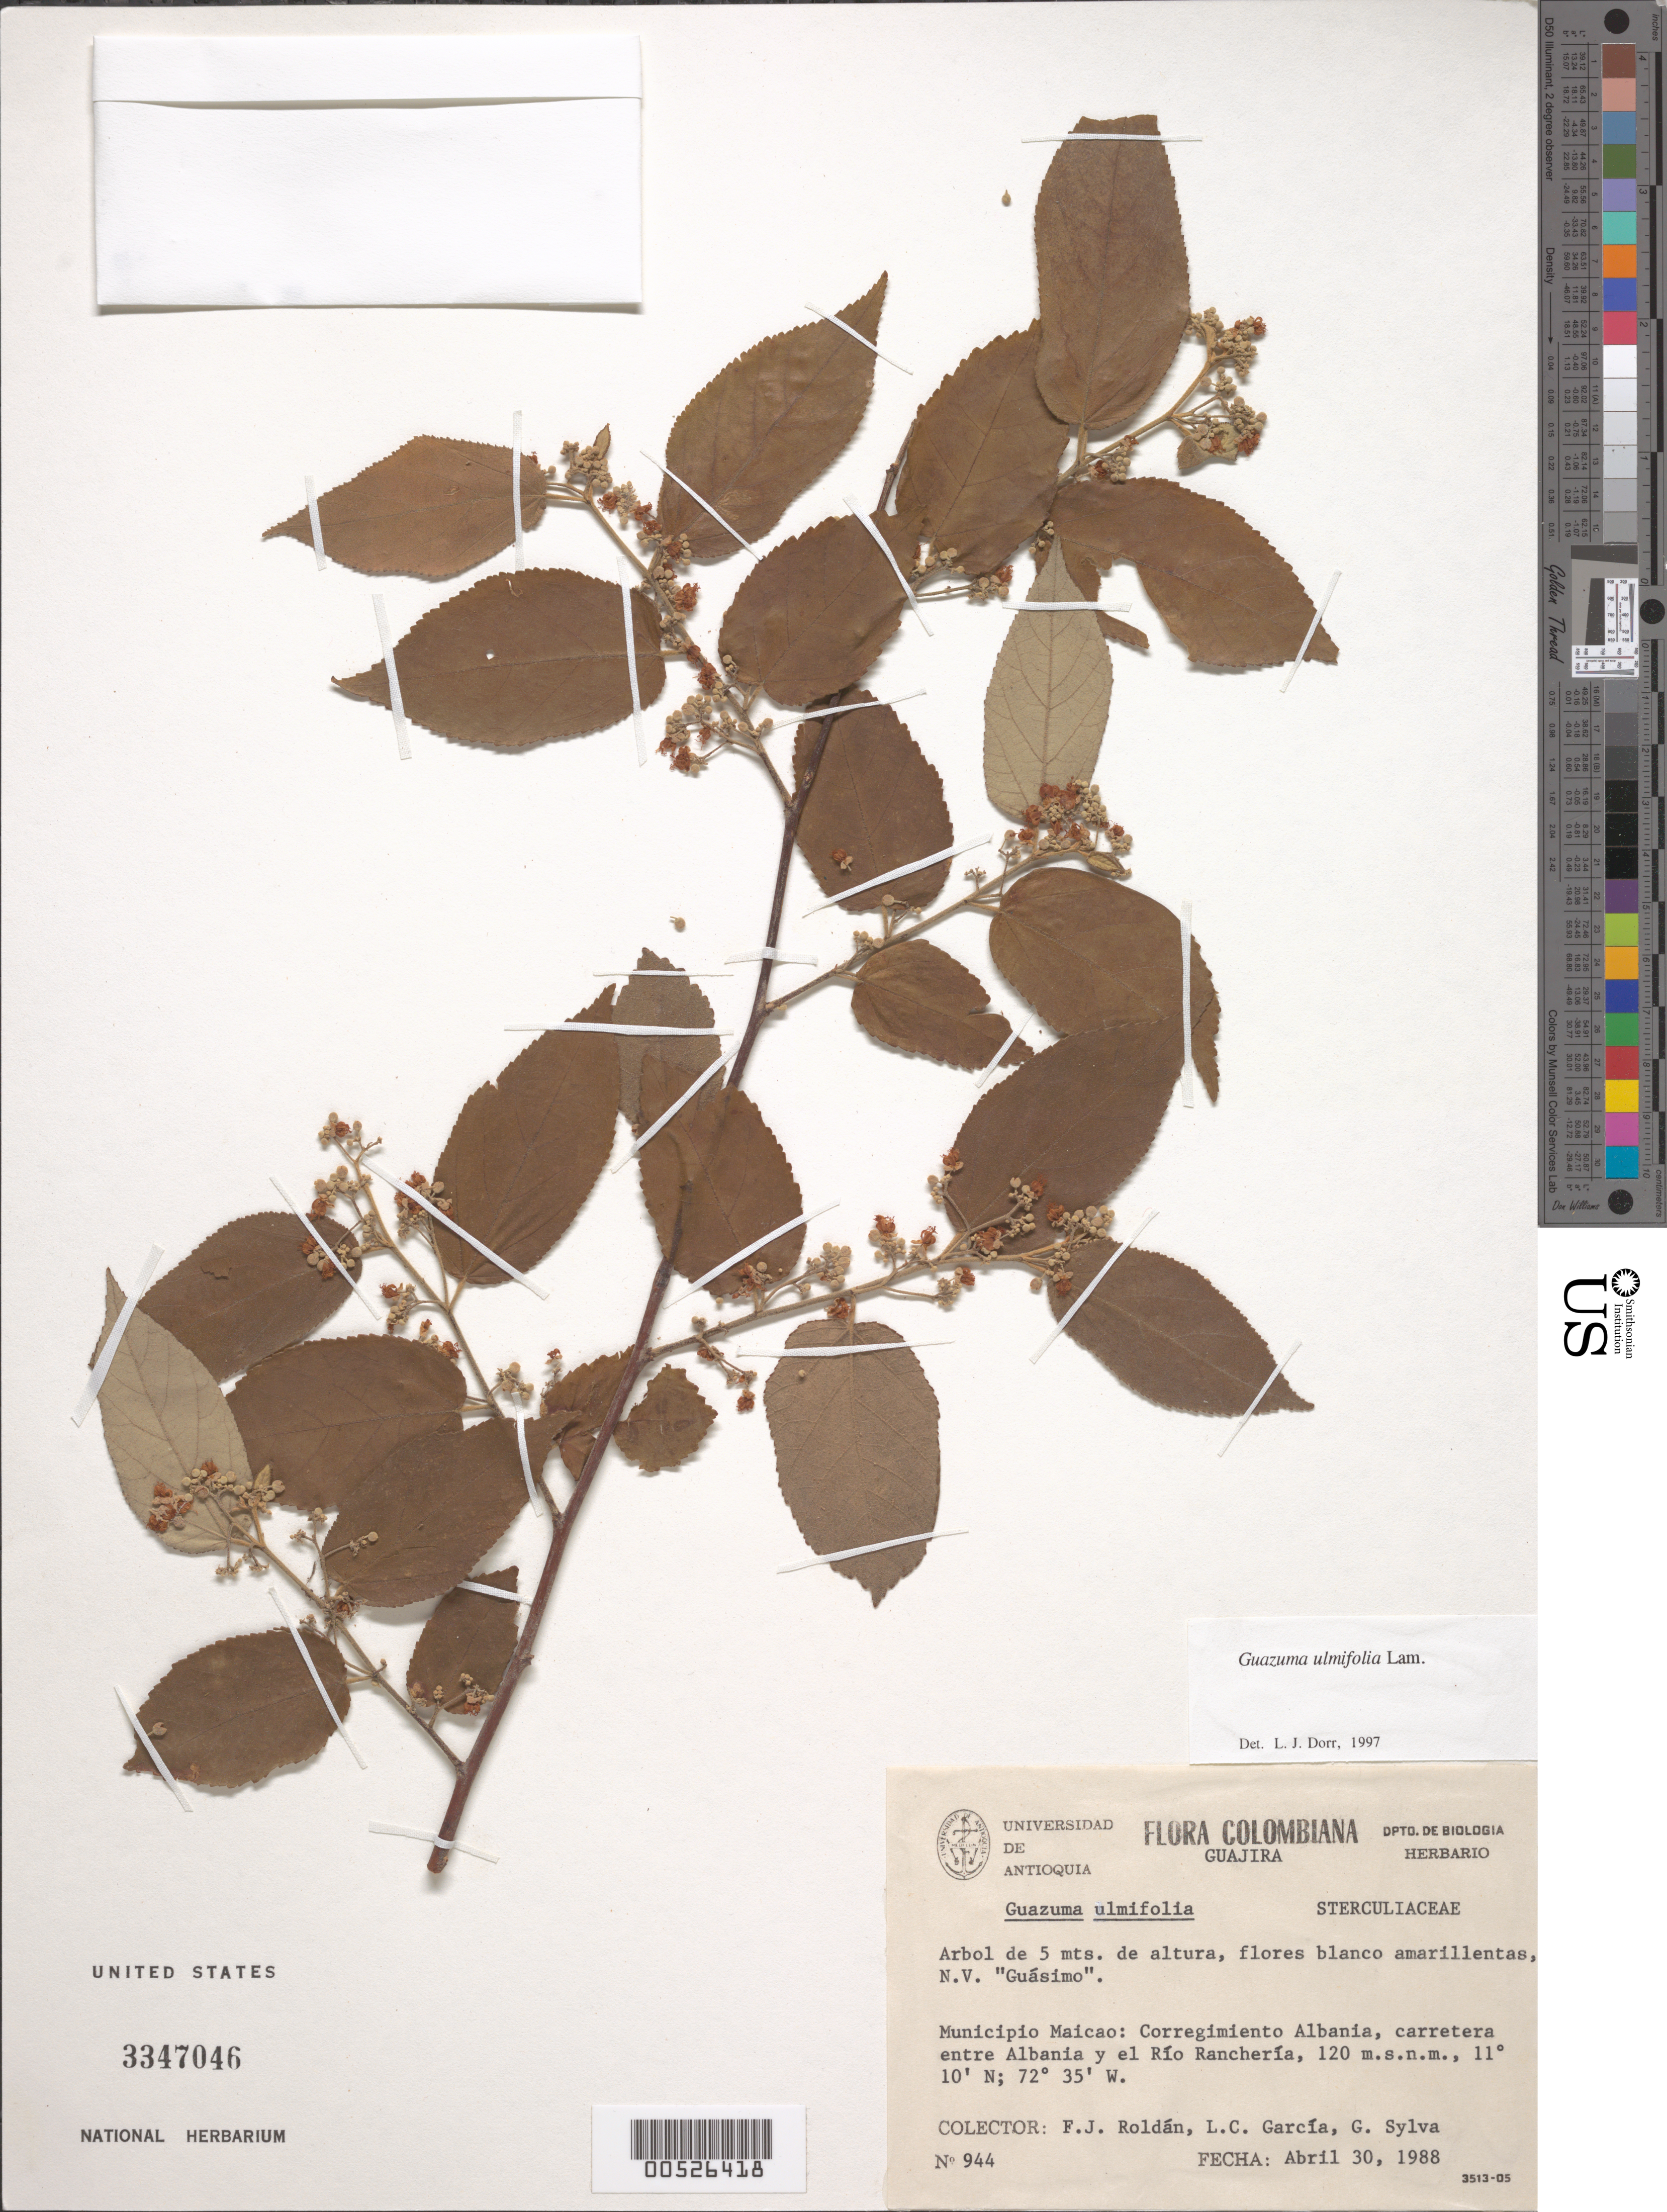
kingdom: Plantae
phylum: Tracheophyta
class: Magnoliopsida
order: Malvales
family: Malvaceae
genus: Guazuma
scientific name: Guazuma ulmifolia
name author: Lam.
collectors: F. J. Roldán, L. C. García & G. Sylva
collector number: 944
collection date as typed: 30 Apr 1988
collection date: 1988-04-30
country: Colombia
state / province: La Guajira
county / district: Maicao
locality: Corregimiento Albania, Carretera entre Albania y el Río Ranchería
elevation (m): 120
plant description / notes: Common name: Guásimo; CTES, US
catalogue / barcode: US 3347046